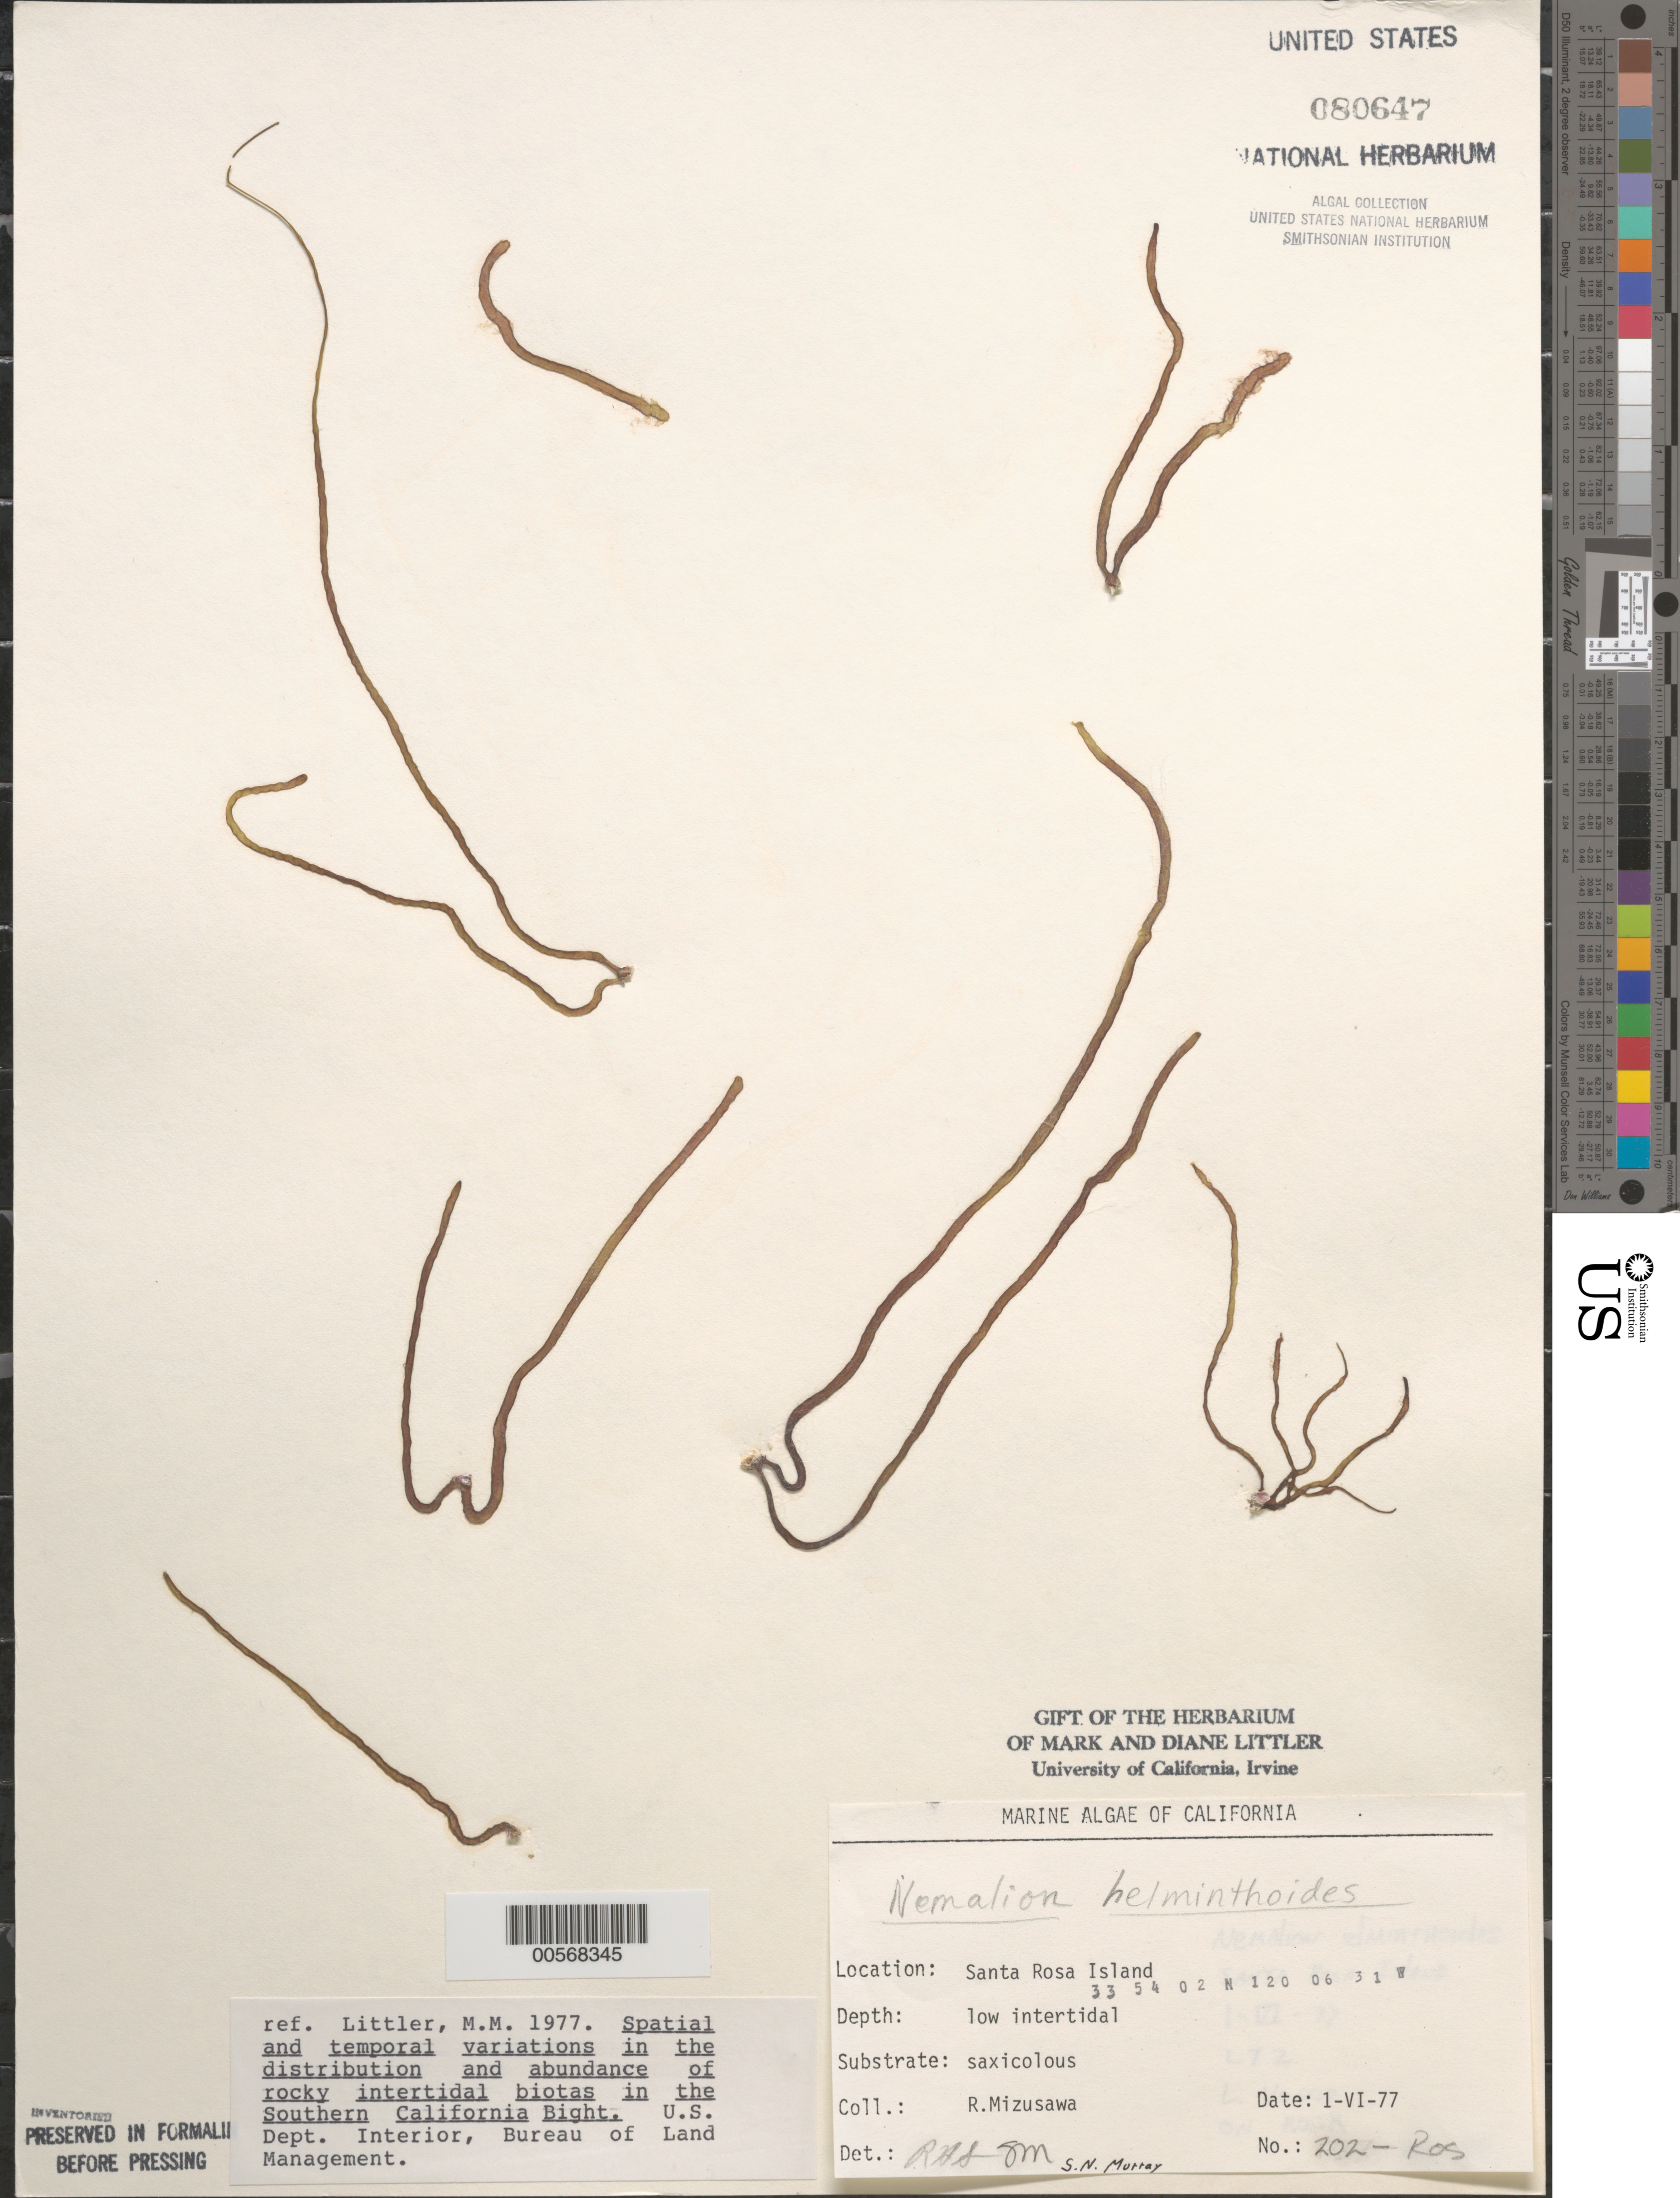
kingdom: Plantae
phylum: Rhodophyta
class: Florideophyceae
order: Nemaliales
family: Nemaliaceae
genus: Nemalion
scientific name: Nemalion multifidum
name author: (Lyngb.) Chauvin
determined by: Algae name updating Project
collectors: R. Mizusawa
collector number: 202-ROS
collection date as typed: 01 Jun 1977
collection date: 1977-06-01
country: United States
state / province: California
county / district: Santa Barbara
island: Santa Rosa Island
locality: Johnson's Lee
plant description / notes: BLM-SOCALBIGHT Rocky Intertidal Survey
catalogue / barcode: US 80647